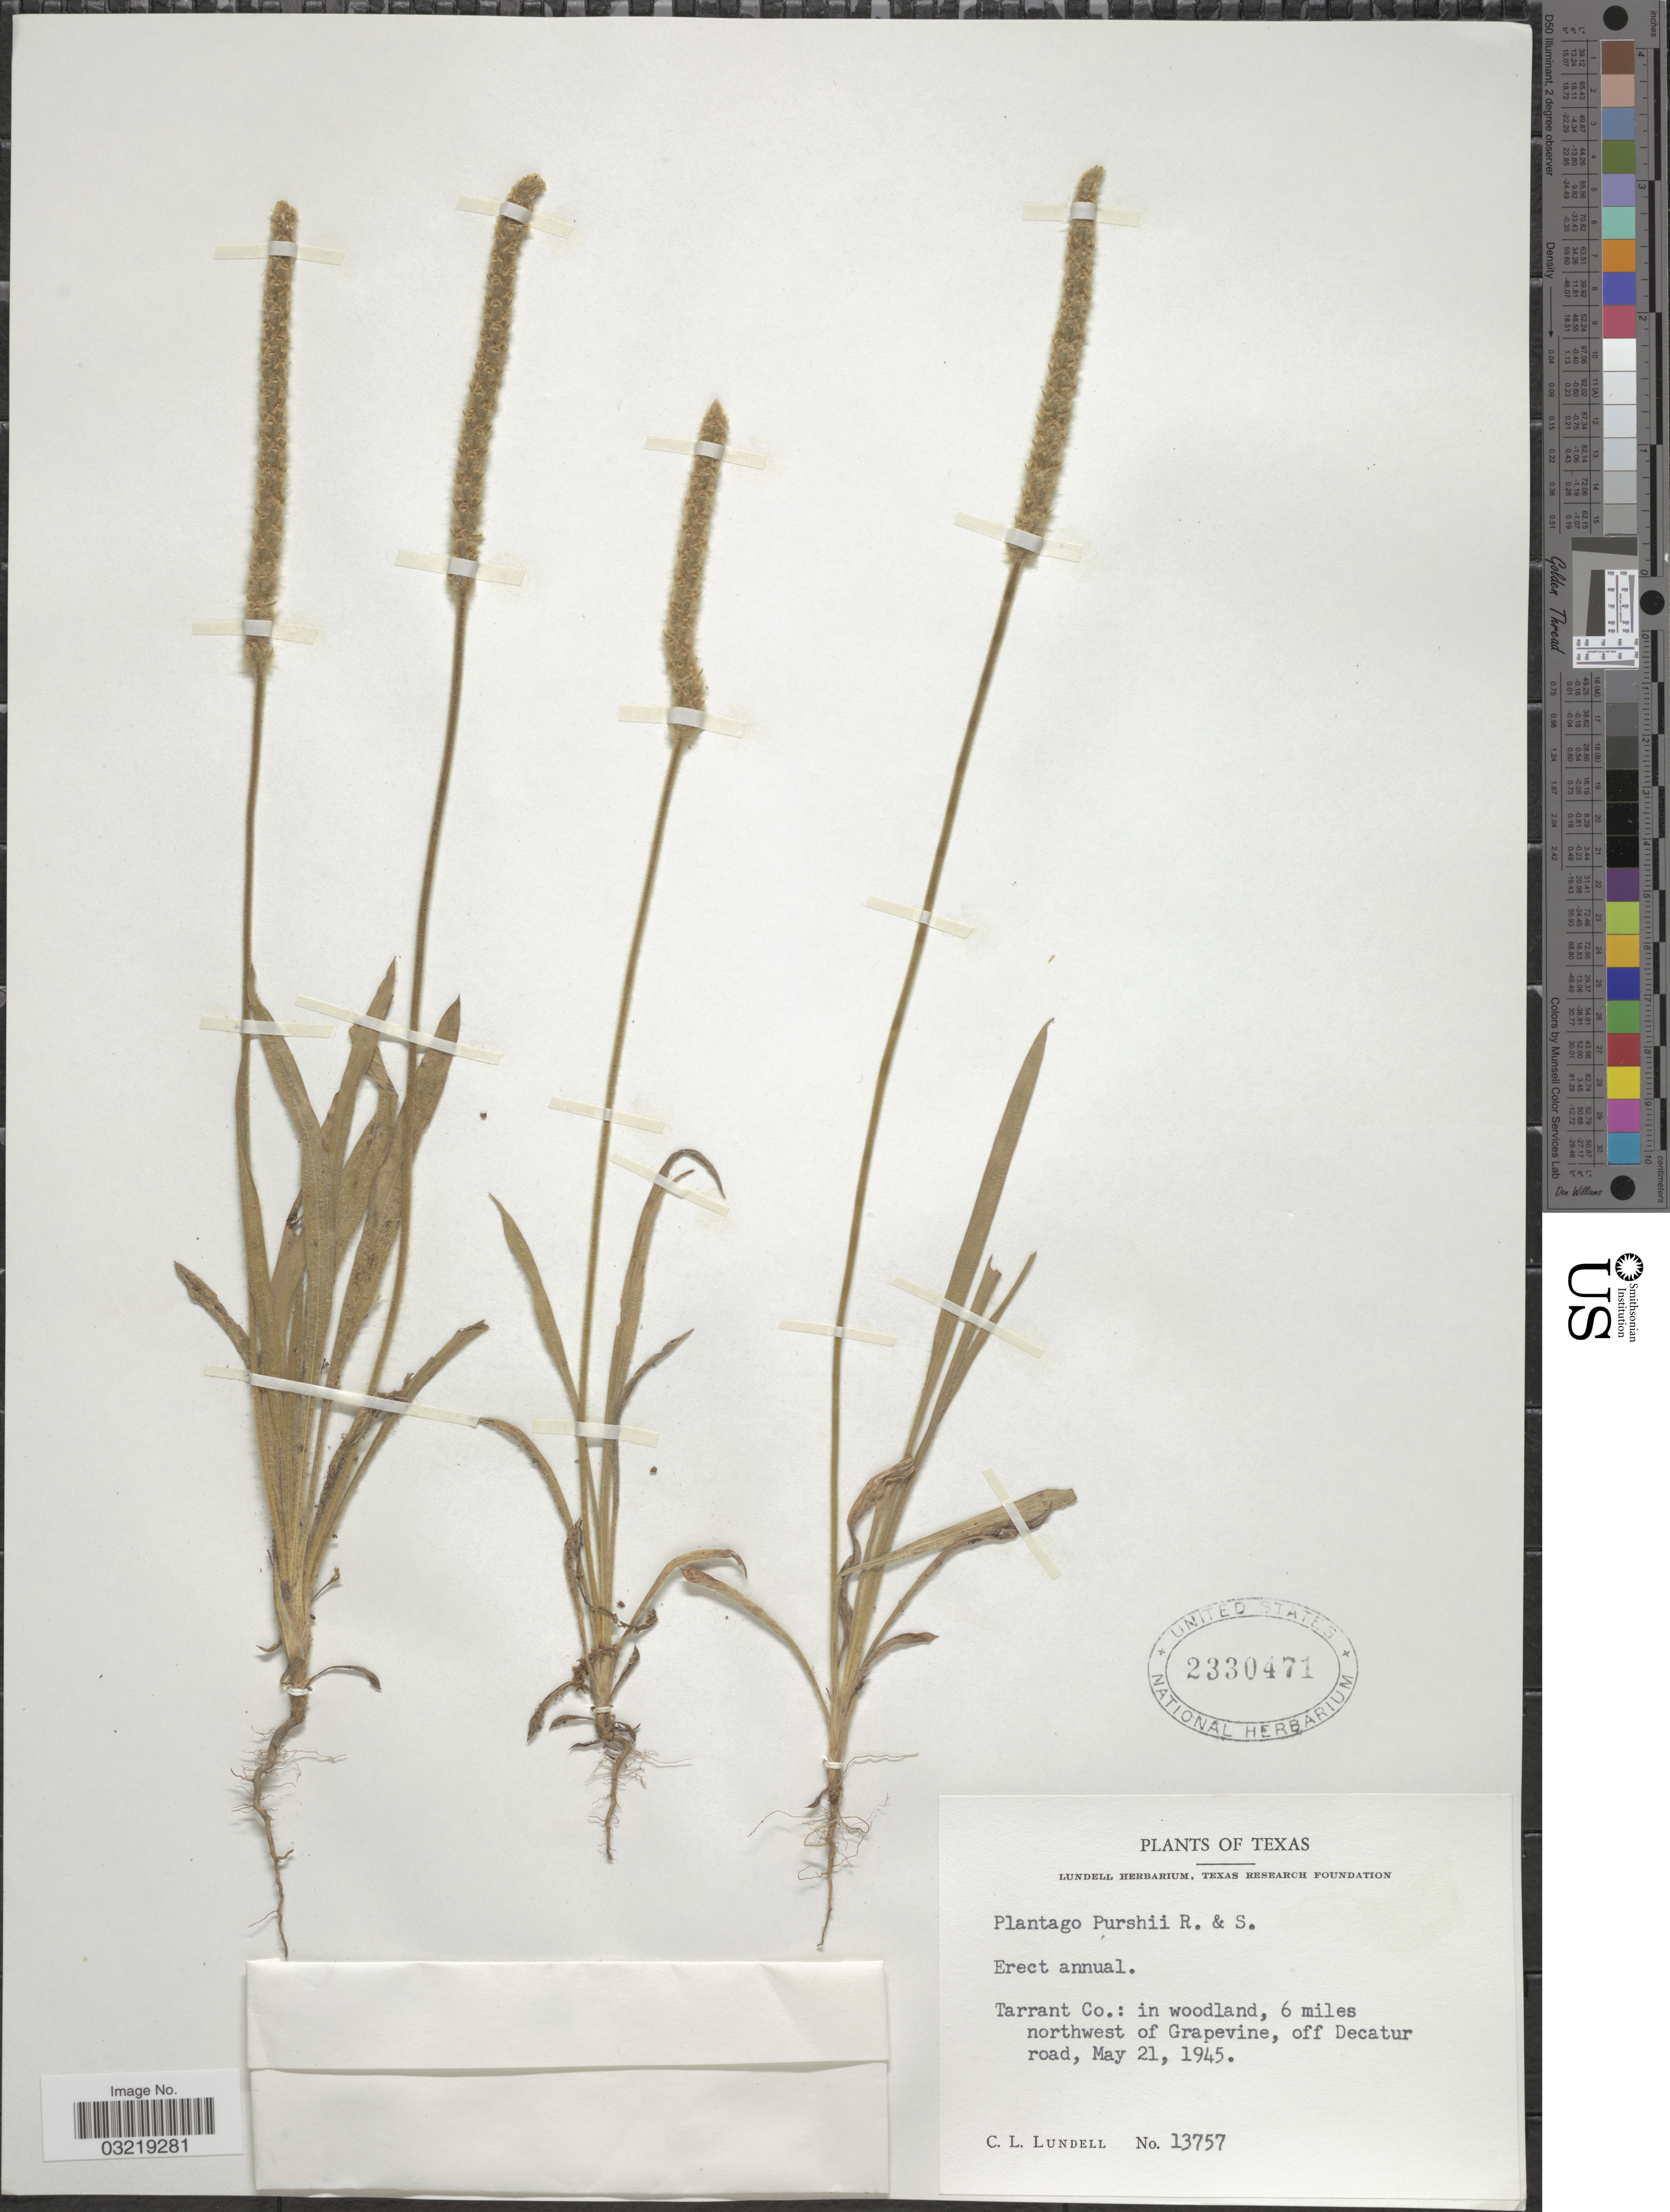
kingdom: Plantae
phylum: Tracheophyta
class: Magnoliopsida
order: Lamiales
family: Plantaginaceae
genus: Plantago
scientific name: Plantago patagonica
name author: Jacq.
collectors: C. L. Lundell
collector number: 13757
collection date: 1945-05-21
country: United States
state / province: Texas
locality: Tarrant Co.: in woodland, 6 miles northwest of Grapevine, off Decatur road.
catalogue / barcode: US 2330471